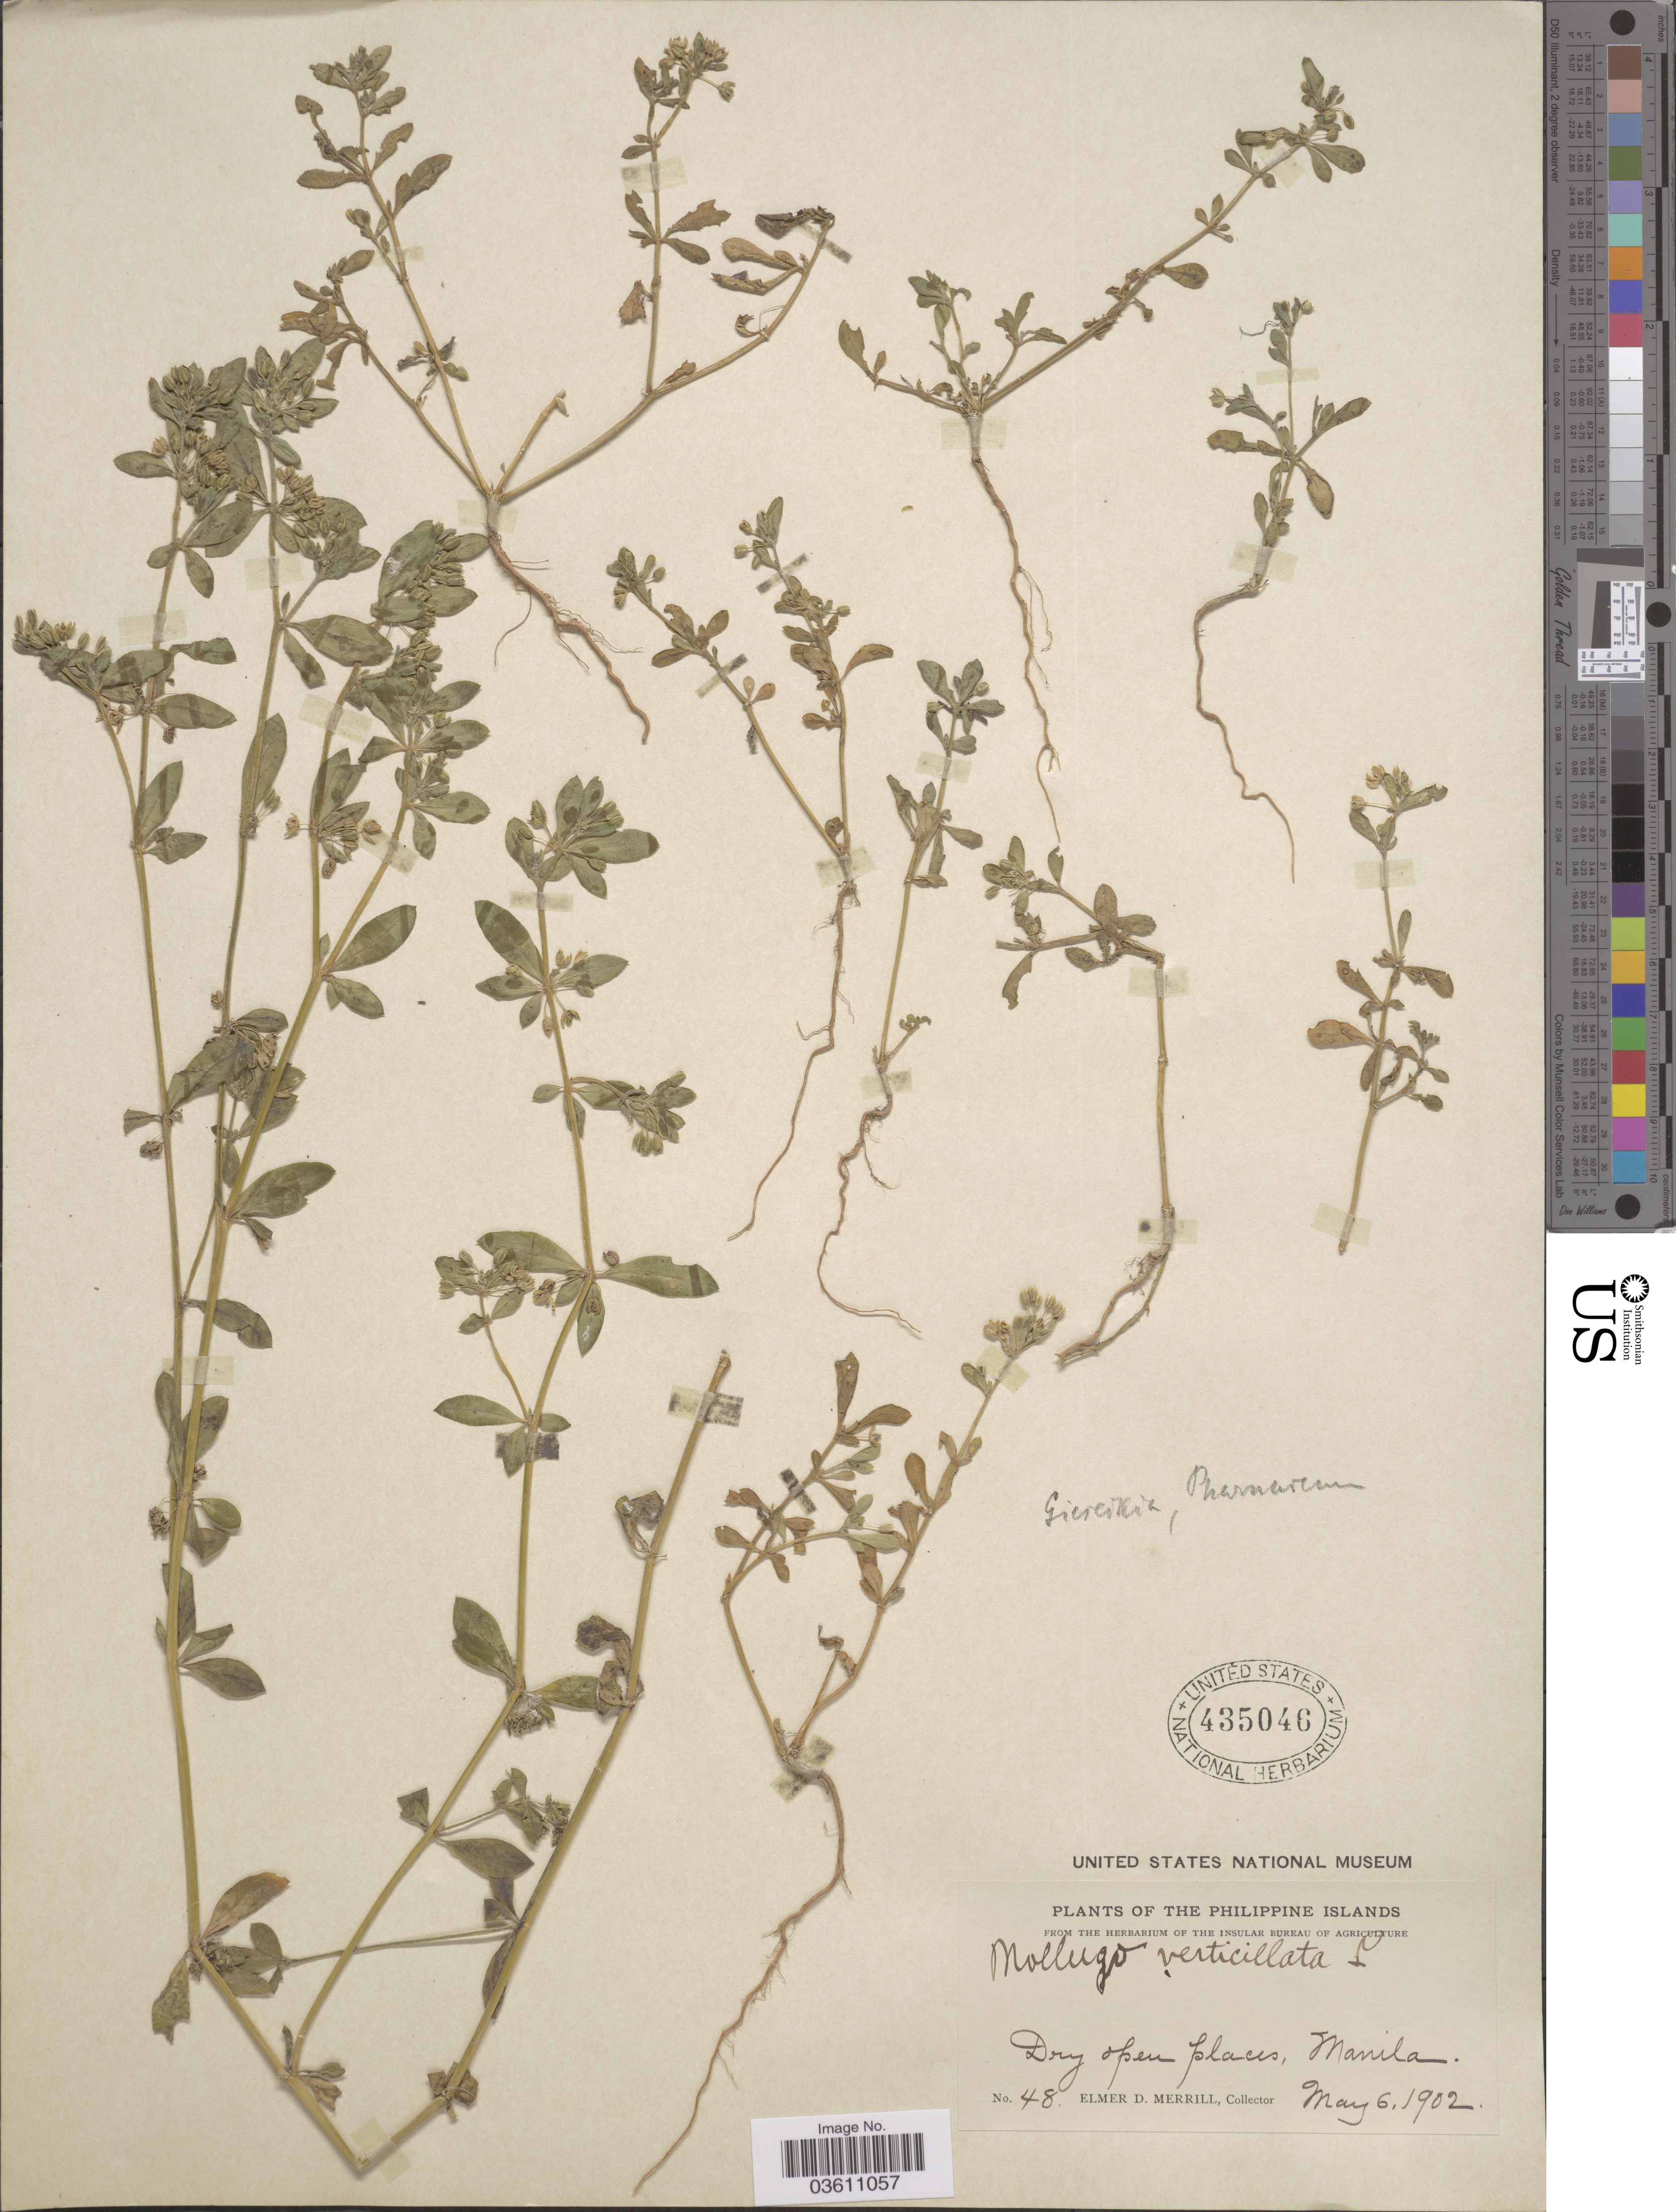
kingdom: Plantae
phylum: Tracheophyta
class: Magnoliopsida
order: Caryophyllales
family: Molluginaceae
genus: Glinus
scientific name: Glinus oppositifolius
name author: (L.) Aug. DC.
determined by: Strong, Mark T., (BOT), Smithsonian Institution - National Museum of Natural History (UNITED STATES)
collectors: E. D. Merrill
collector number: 48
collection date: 1902-05-06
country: Philippines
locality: Manila.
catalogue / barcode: US 435046